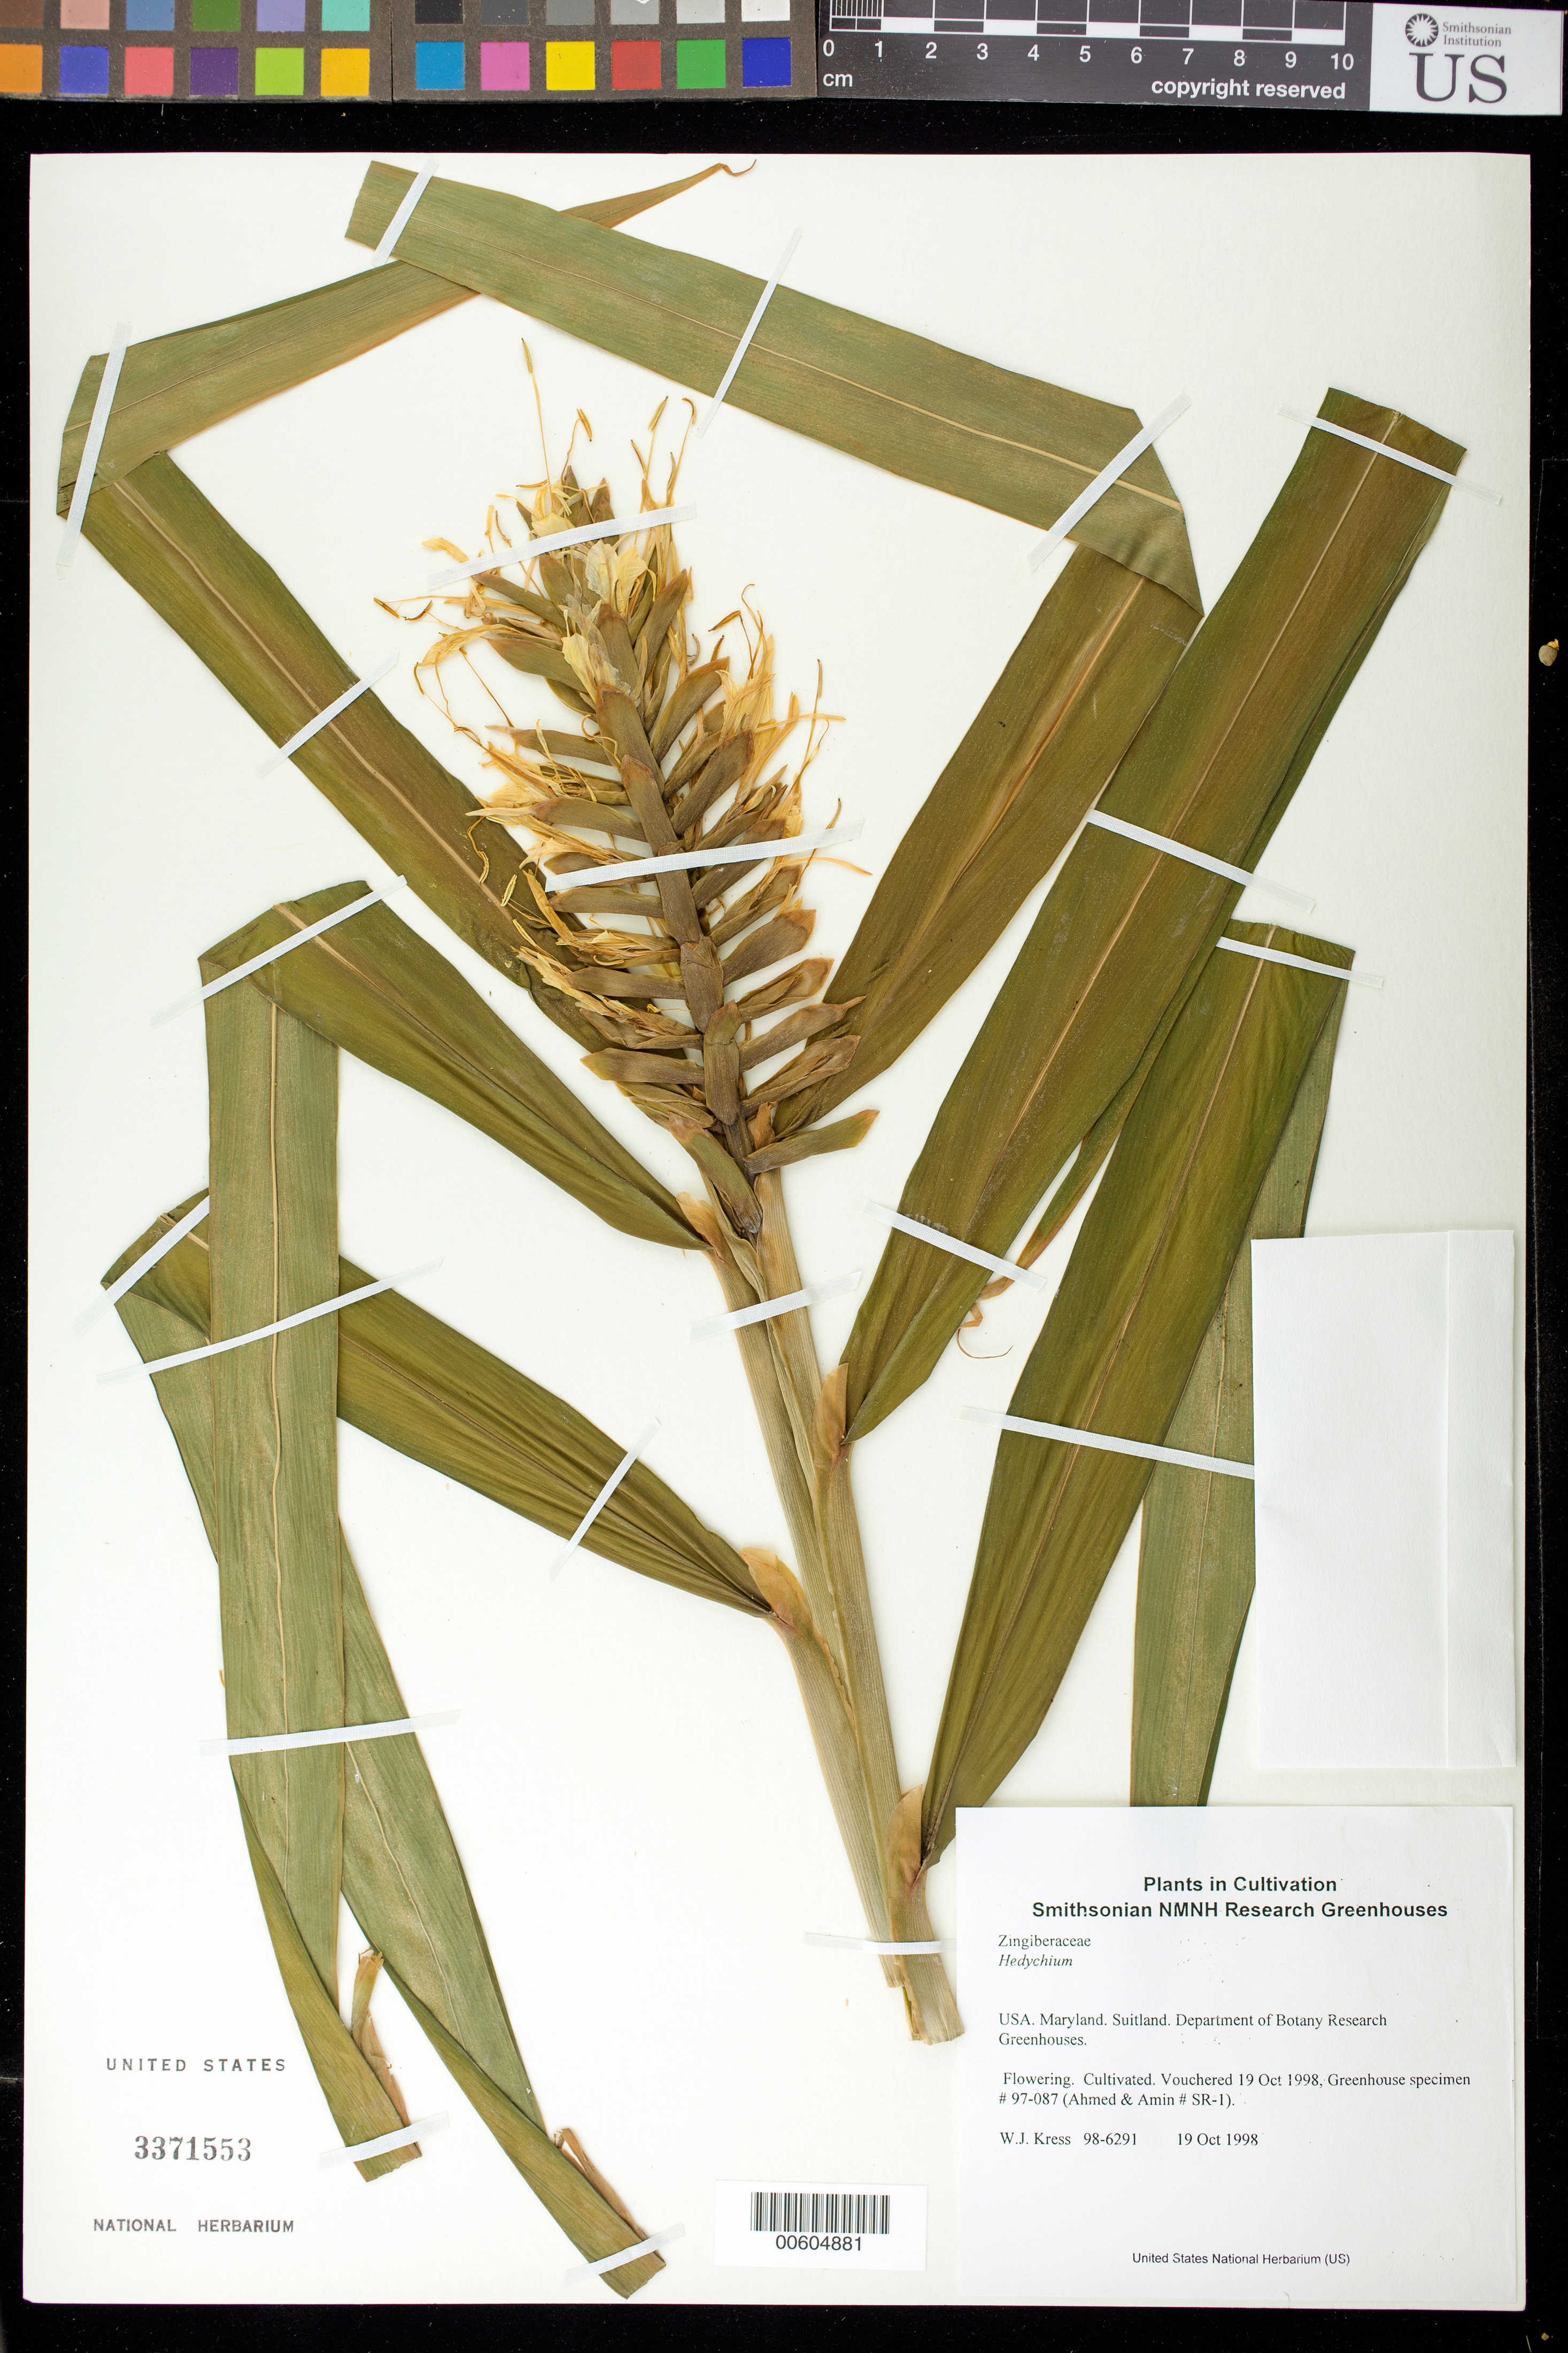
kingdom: Plantae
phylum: Tracheophyta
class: Liliopsida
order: Zingiberales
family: Zingiberaceae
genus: Hedychium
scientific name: Hedychium sp.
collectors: W. J. Kress & M. Bordelon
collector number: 98-6291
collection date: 1998-10-19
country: United States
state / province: Maryland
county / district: Prince George's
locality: NMNH Botany Research Greenhouses. Suitland.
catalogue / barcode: US 3371553